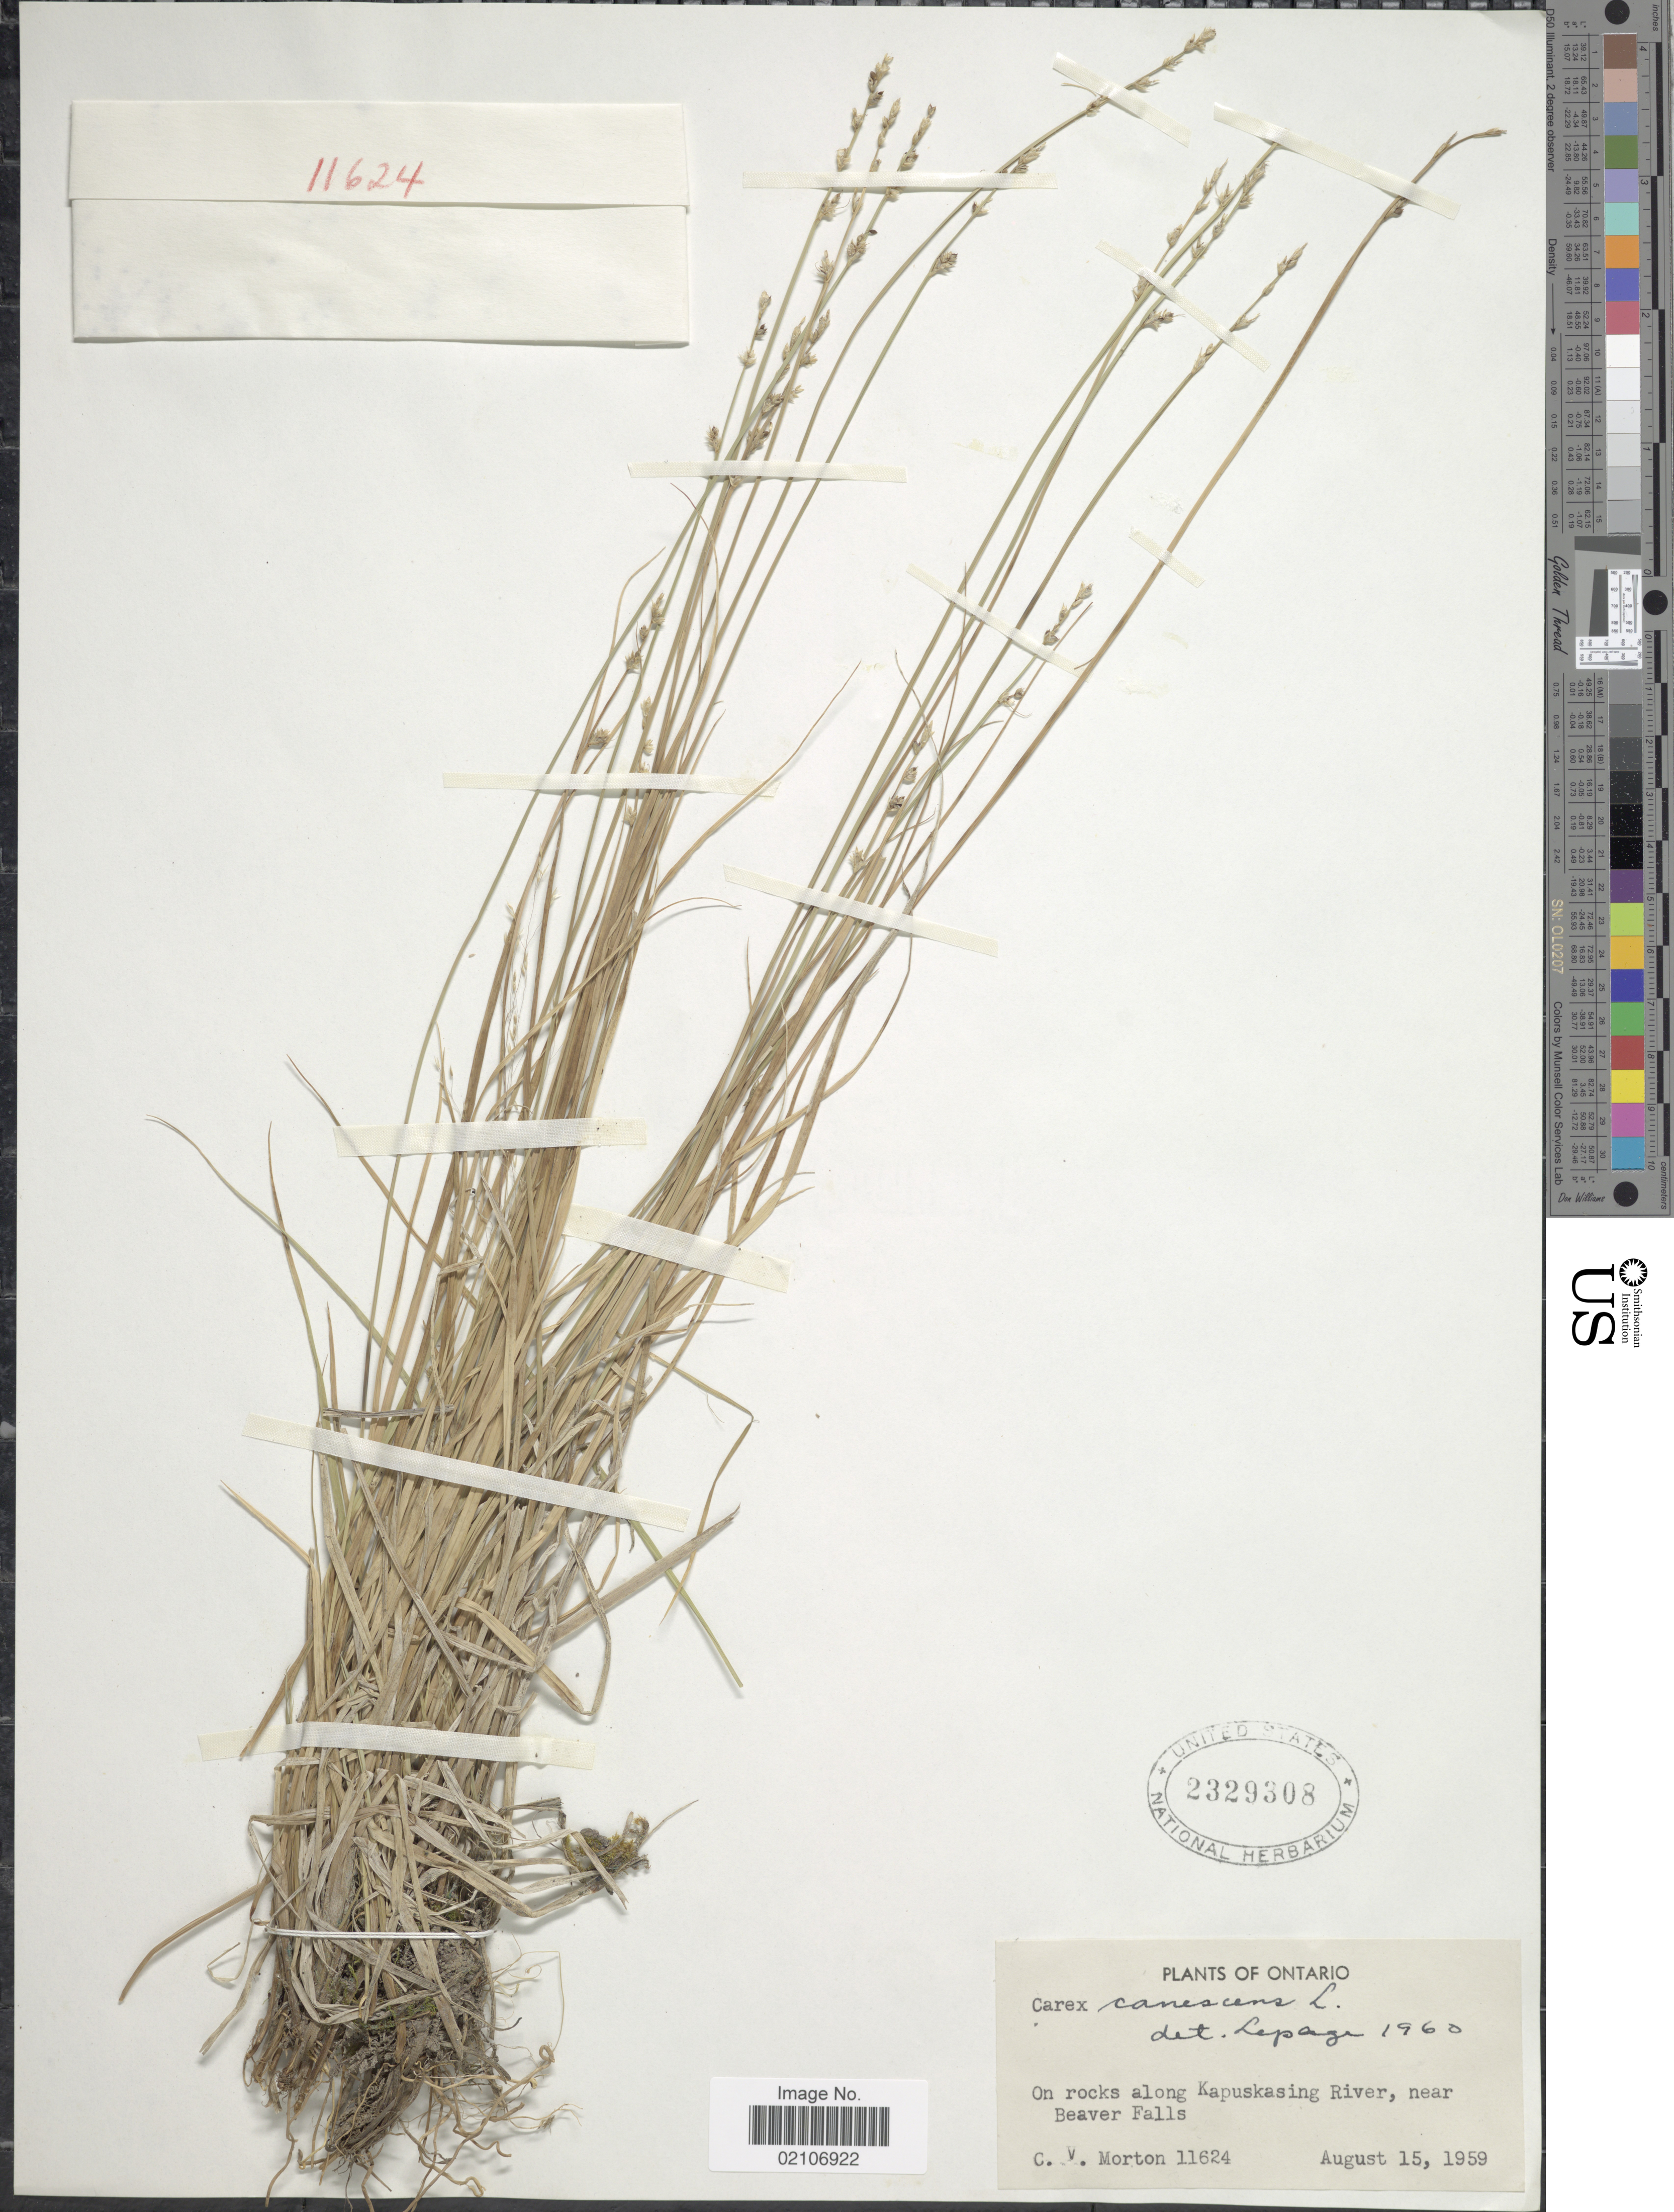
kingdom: Plantae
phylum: Tracheophyta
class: Liliopsida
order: Poales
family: Cyperaceae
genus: Carex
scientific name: Carex canescens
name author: L.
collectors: C. V. Morton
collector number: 11624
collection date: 1959-08-15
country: Canada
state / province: Ontario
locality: Ontario. On rocks along Kapuskasing River, near Beaver Falls.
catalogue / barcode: US 2329308